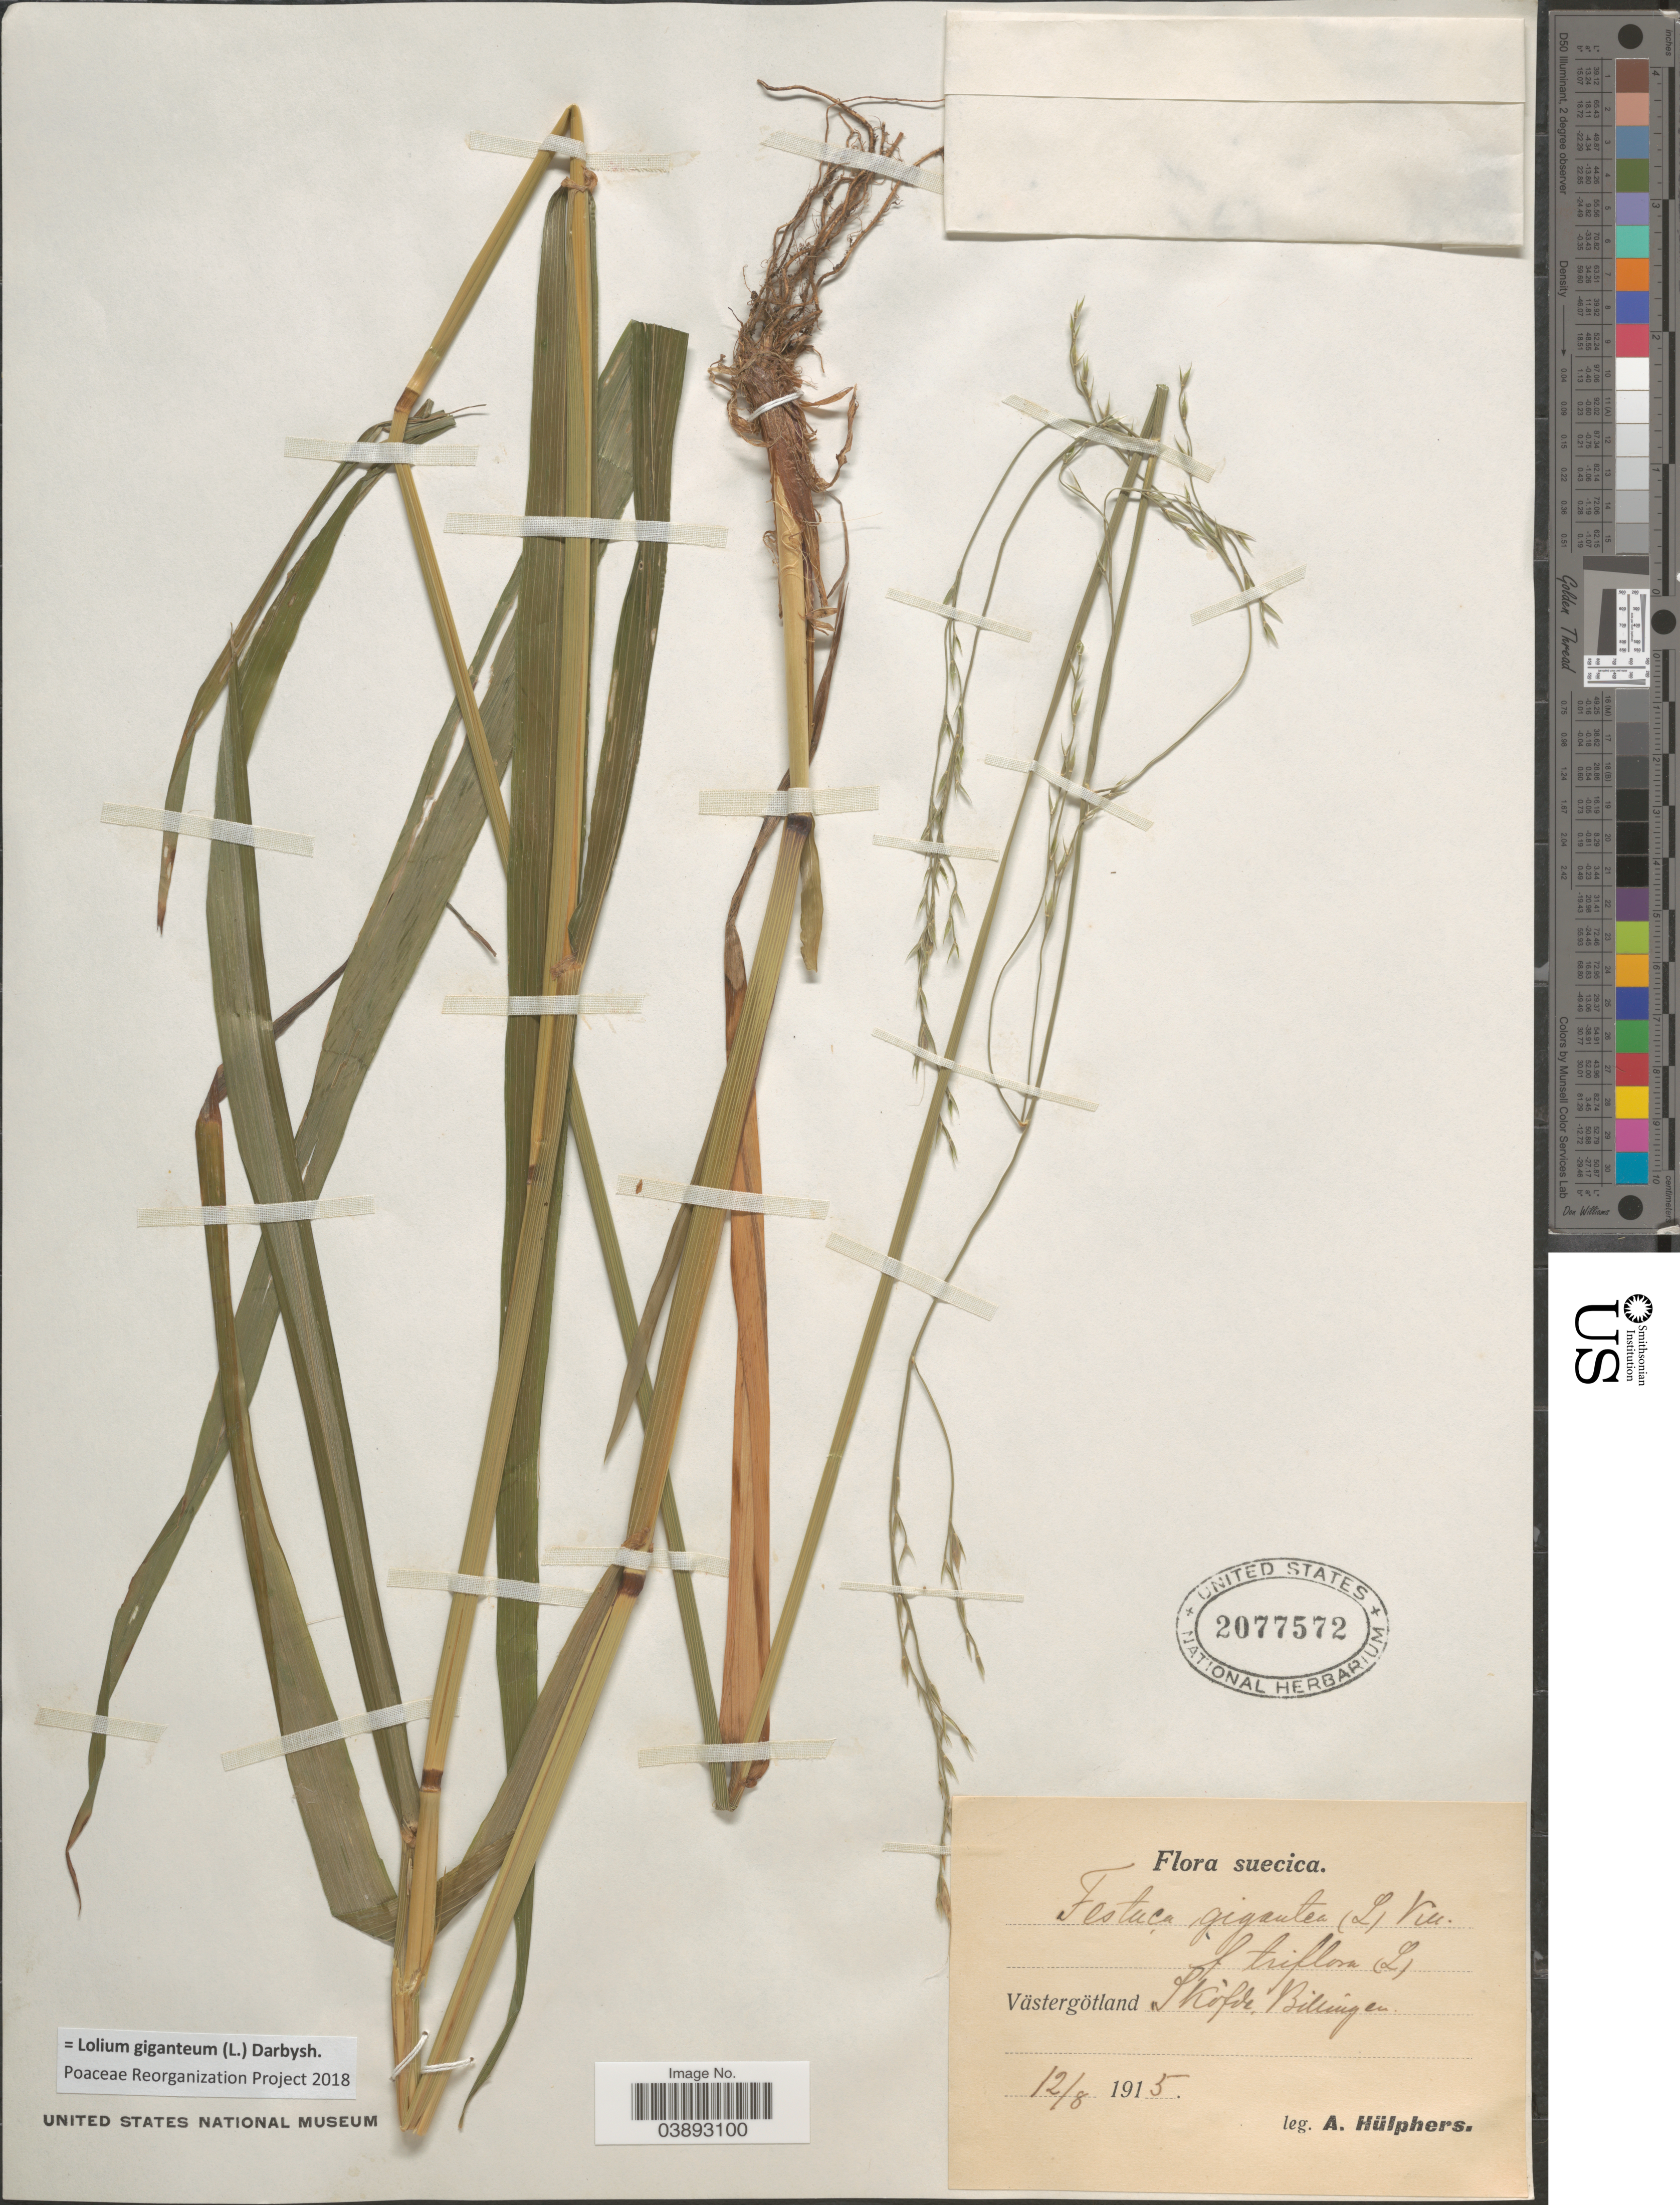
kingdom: Plantae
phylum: Tracheophyta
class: Liliopsida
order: Poales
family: Poaceae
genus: Lolium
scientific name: Lolium giganteum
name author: (L.) Darbysh.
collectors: A. Hülphers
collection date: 1915-08-12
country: Sweden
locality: Suecica. Västergötland Skofde, Billingen.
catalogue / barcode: US 2077572